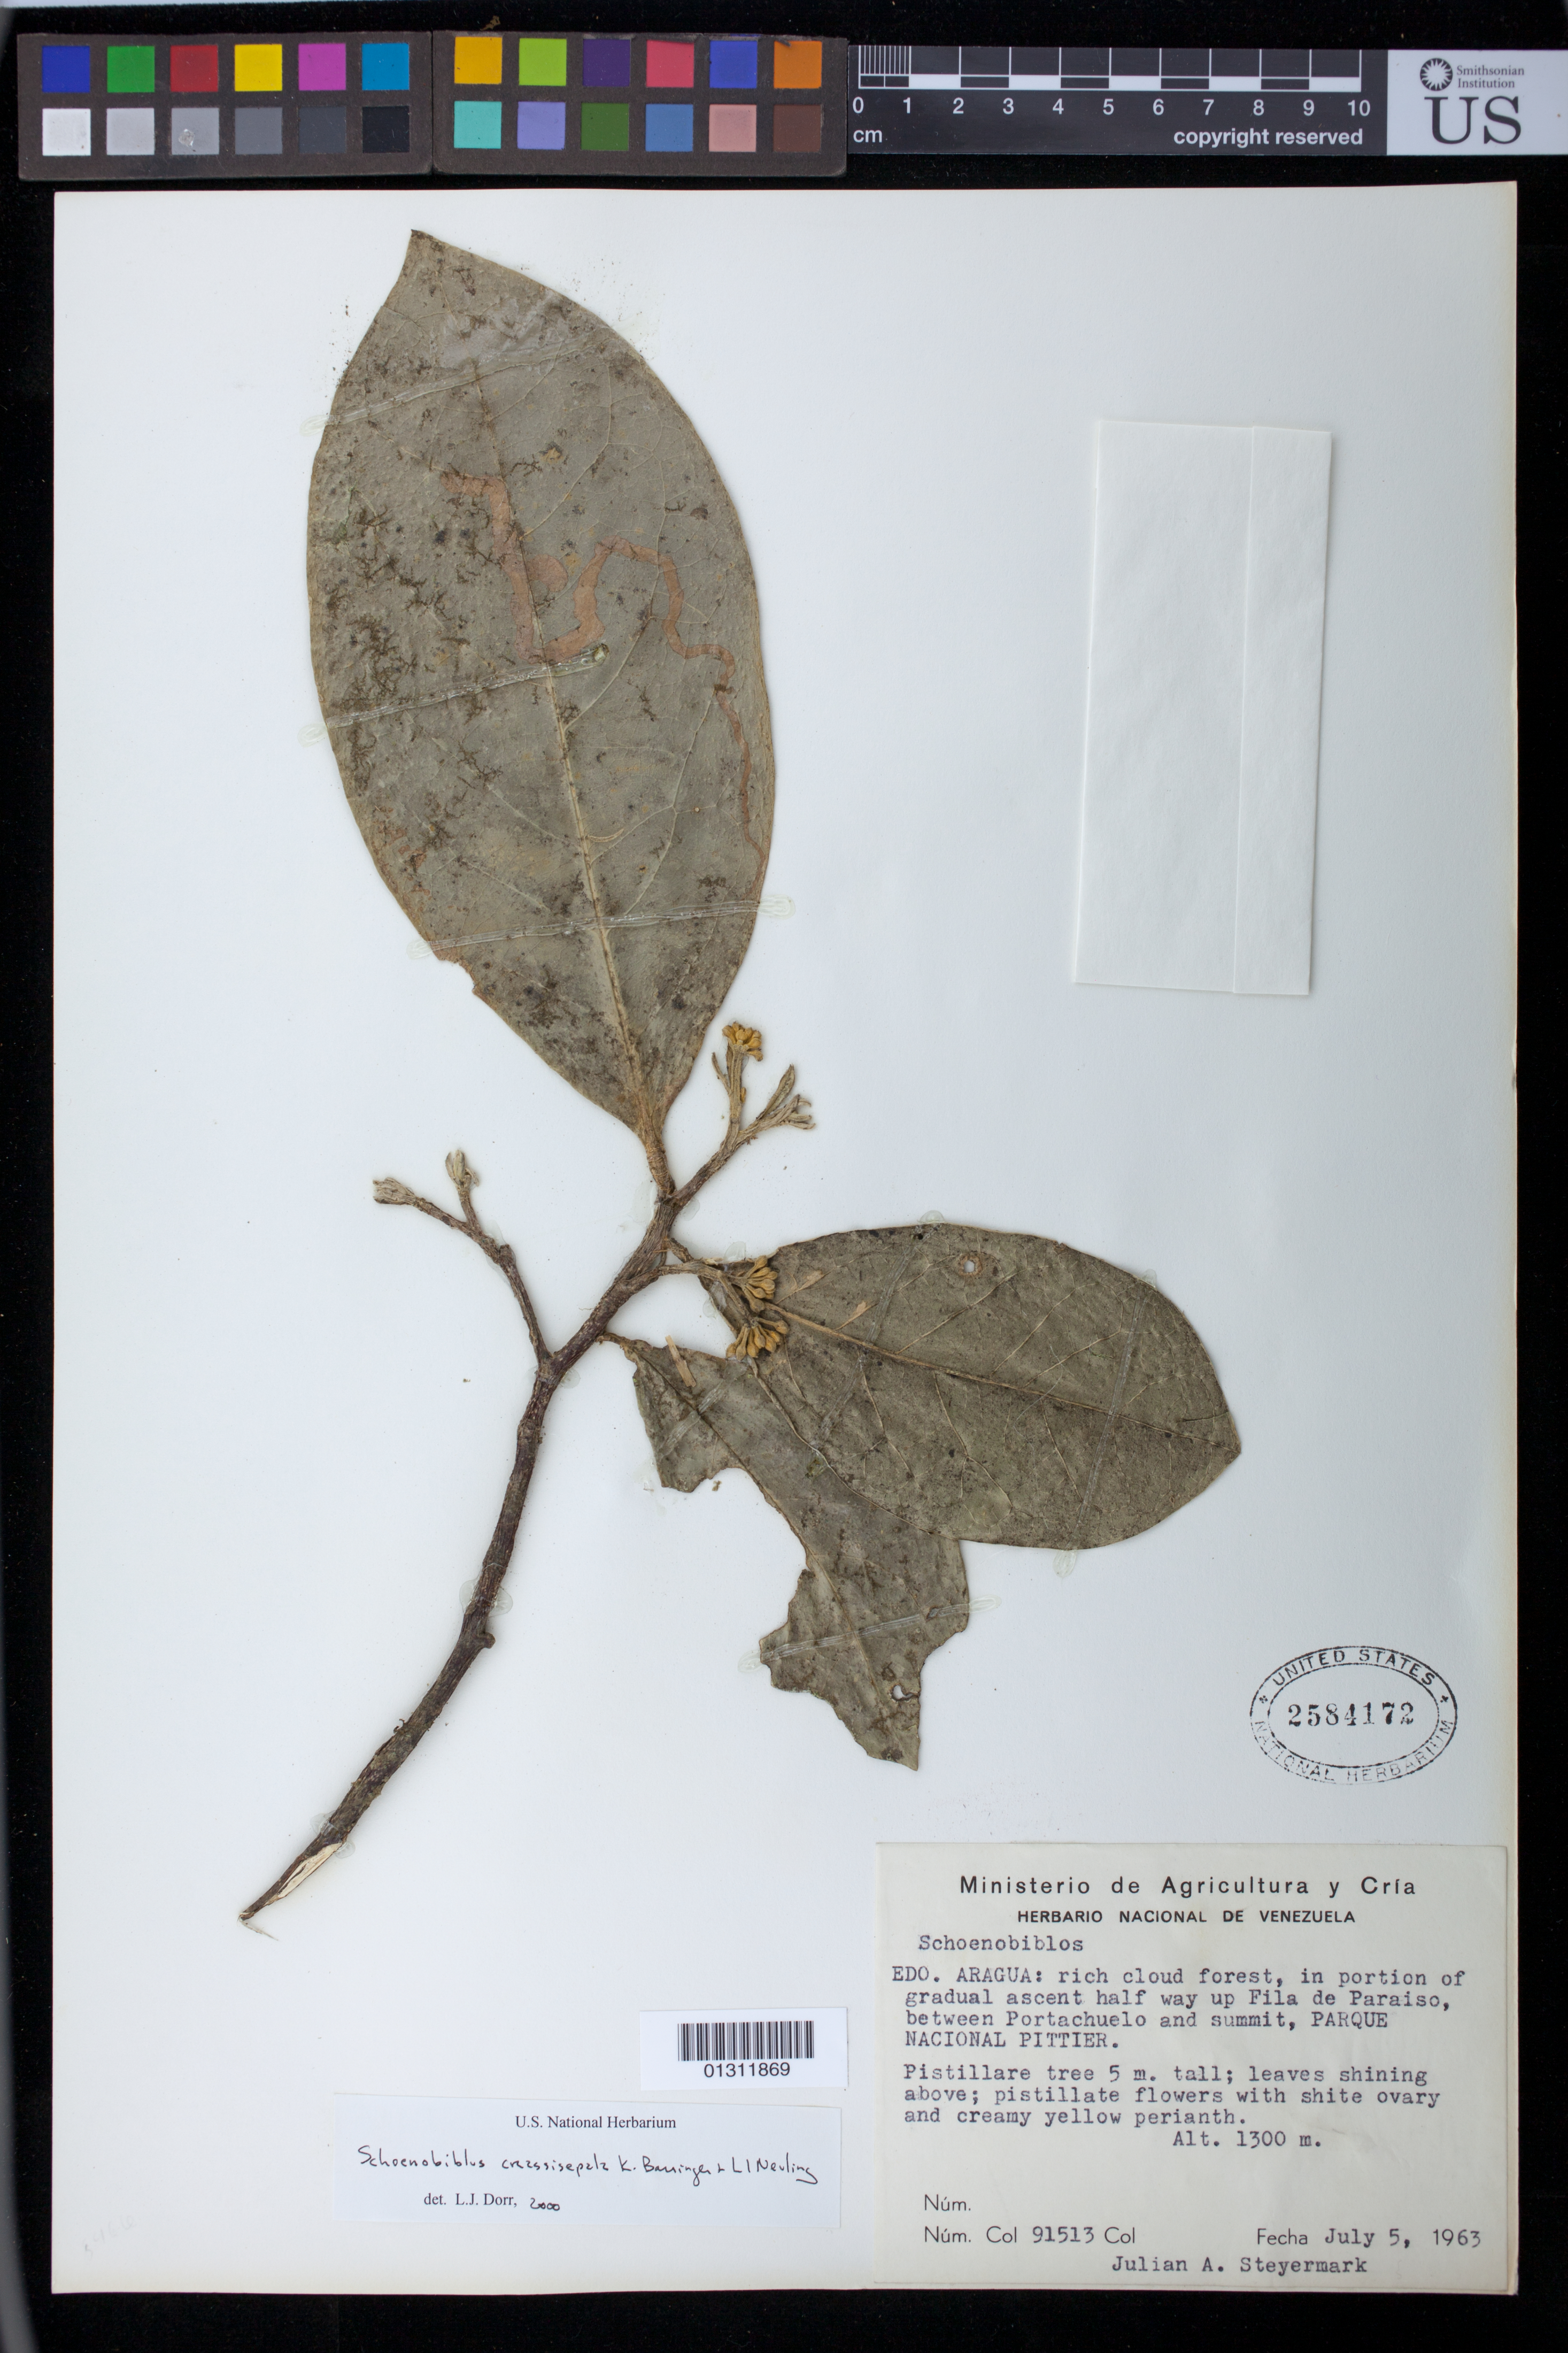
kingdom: Plantae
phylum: Tracheophyta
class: Magnoliopsida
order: Malvales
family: Thymelaeaceae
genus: Schoenobiblus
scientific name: Schoenobiblus crassisepala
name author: Barringer & Nevling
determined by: Dorr, L. J., (BOT), Smithsonian Institution - National Museum of Natural History (UNITED STATES)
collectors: J. Steyermark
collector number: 91513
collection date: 1963-07-05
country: Venezuela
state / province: Aragua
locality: Pittier National Park, forest in portion of gradual ascent half way up Fila de Paraiso, between Portachuelo & summit.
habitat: Rich cloud forest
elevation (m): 1300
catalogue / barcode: US 2584172